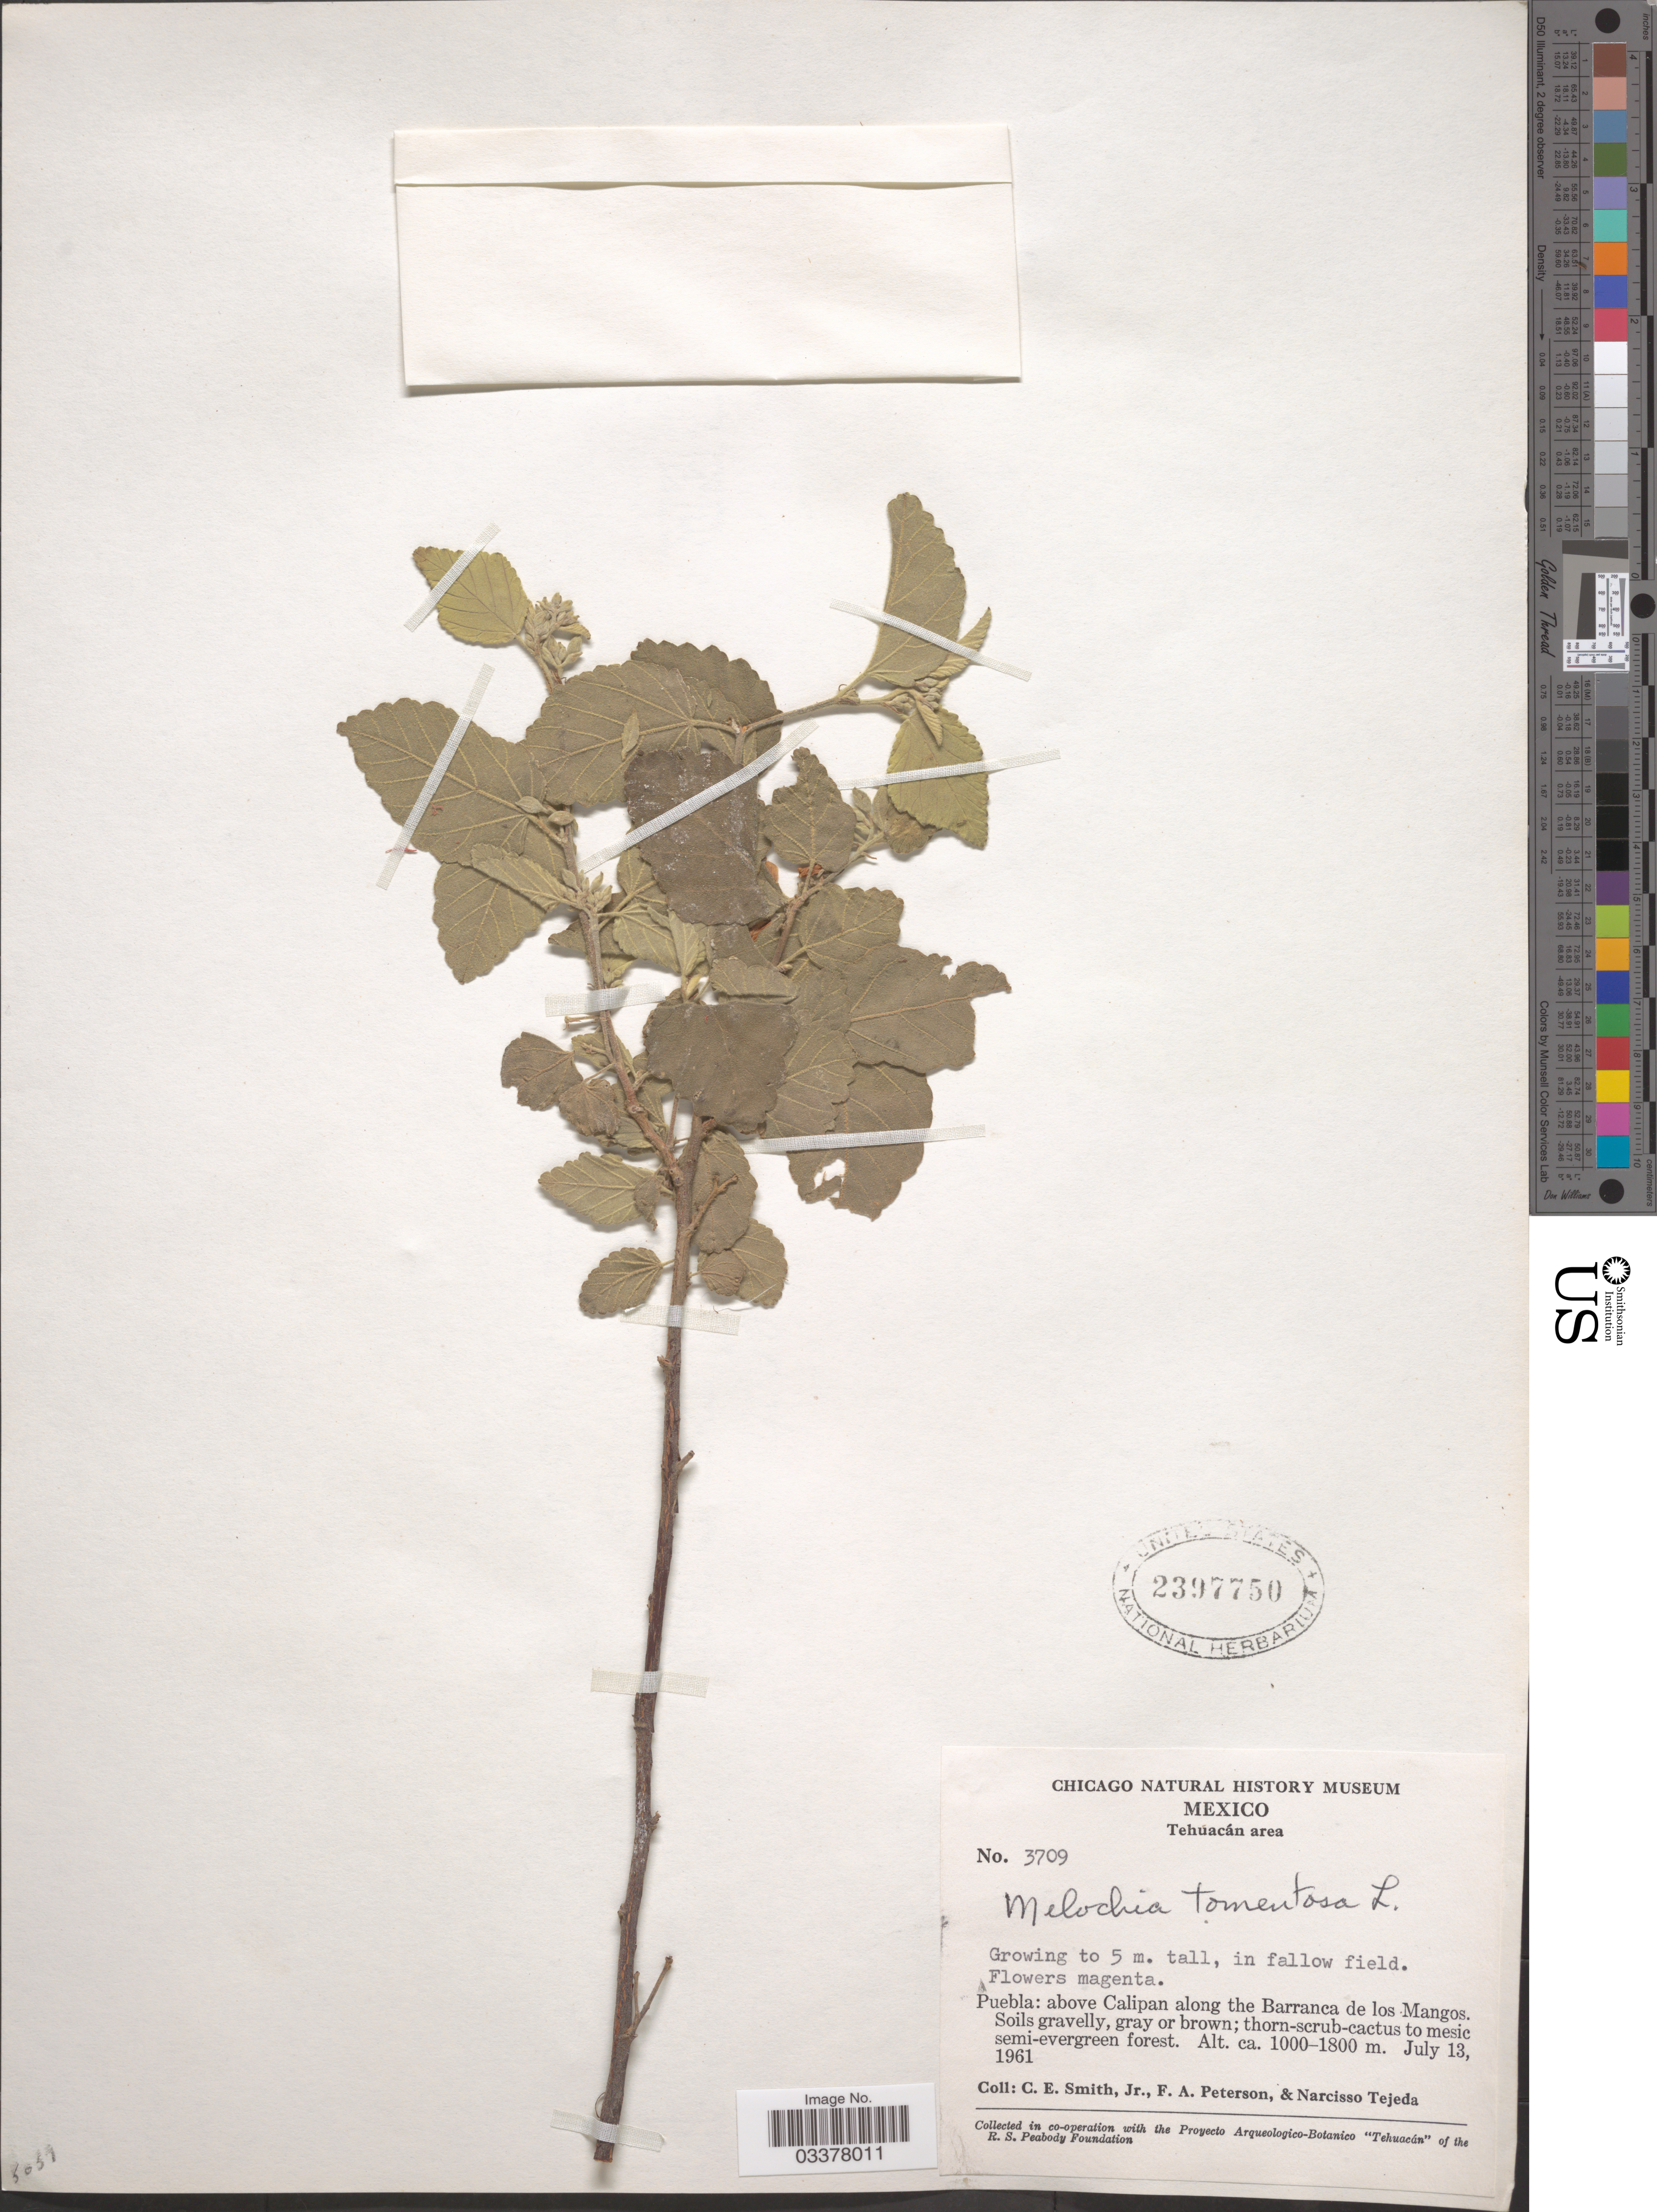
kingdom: Plantae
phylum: Tracheophyta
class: Magnoliopsida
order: Malvales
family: Malvaceae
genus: Melochia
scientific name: Melochia tomentosa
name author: L.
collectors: C. E. Smith Jr., F. A. Peterson & N. Tejeda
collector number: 3709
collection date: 1961-07-13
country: Mexico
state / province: Puebla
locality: Tehuacán area. Puebla: above Calipan along the Barranca de los Mangos.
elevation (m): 1000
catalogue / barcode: US 2397750